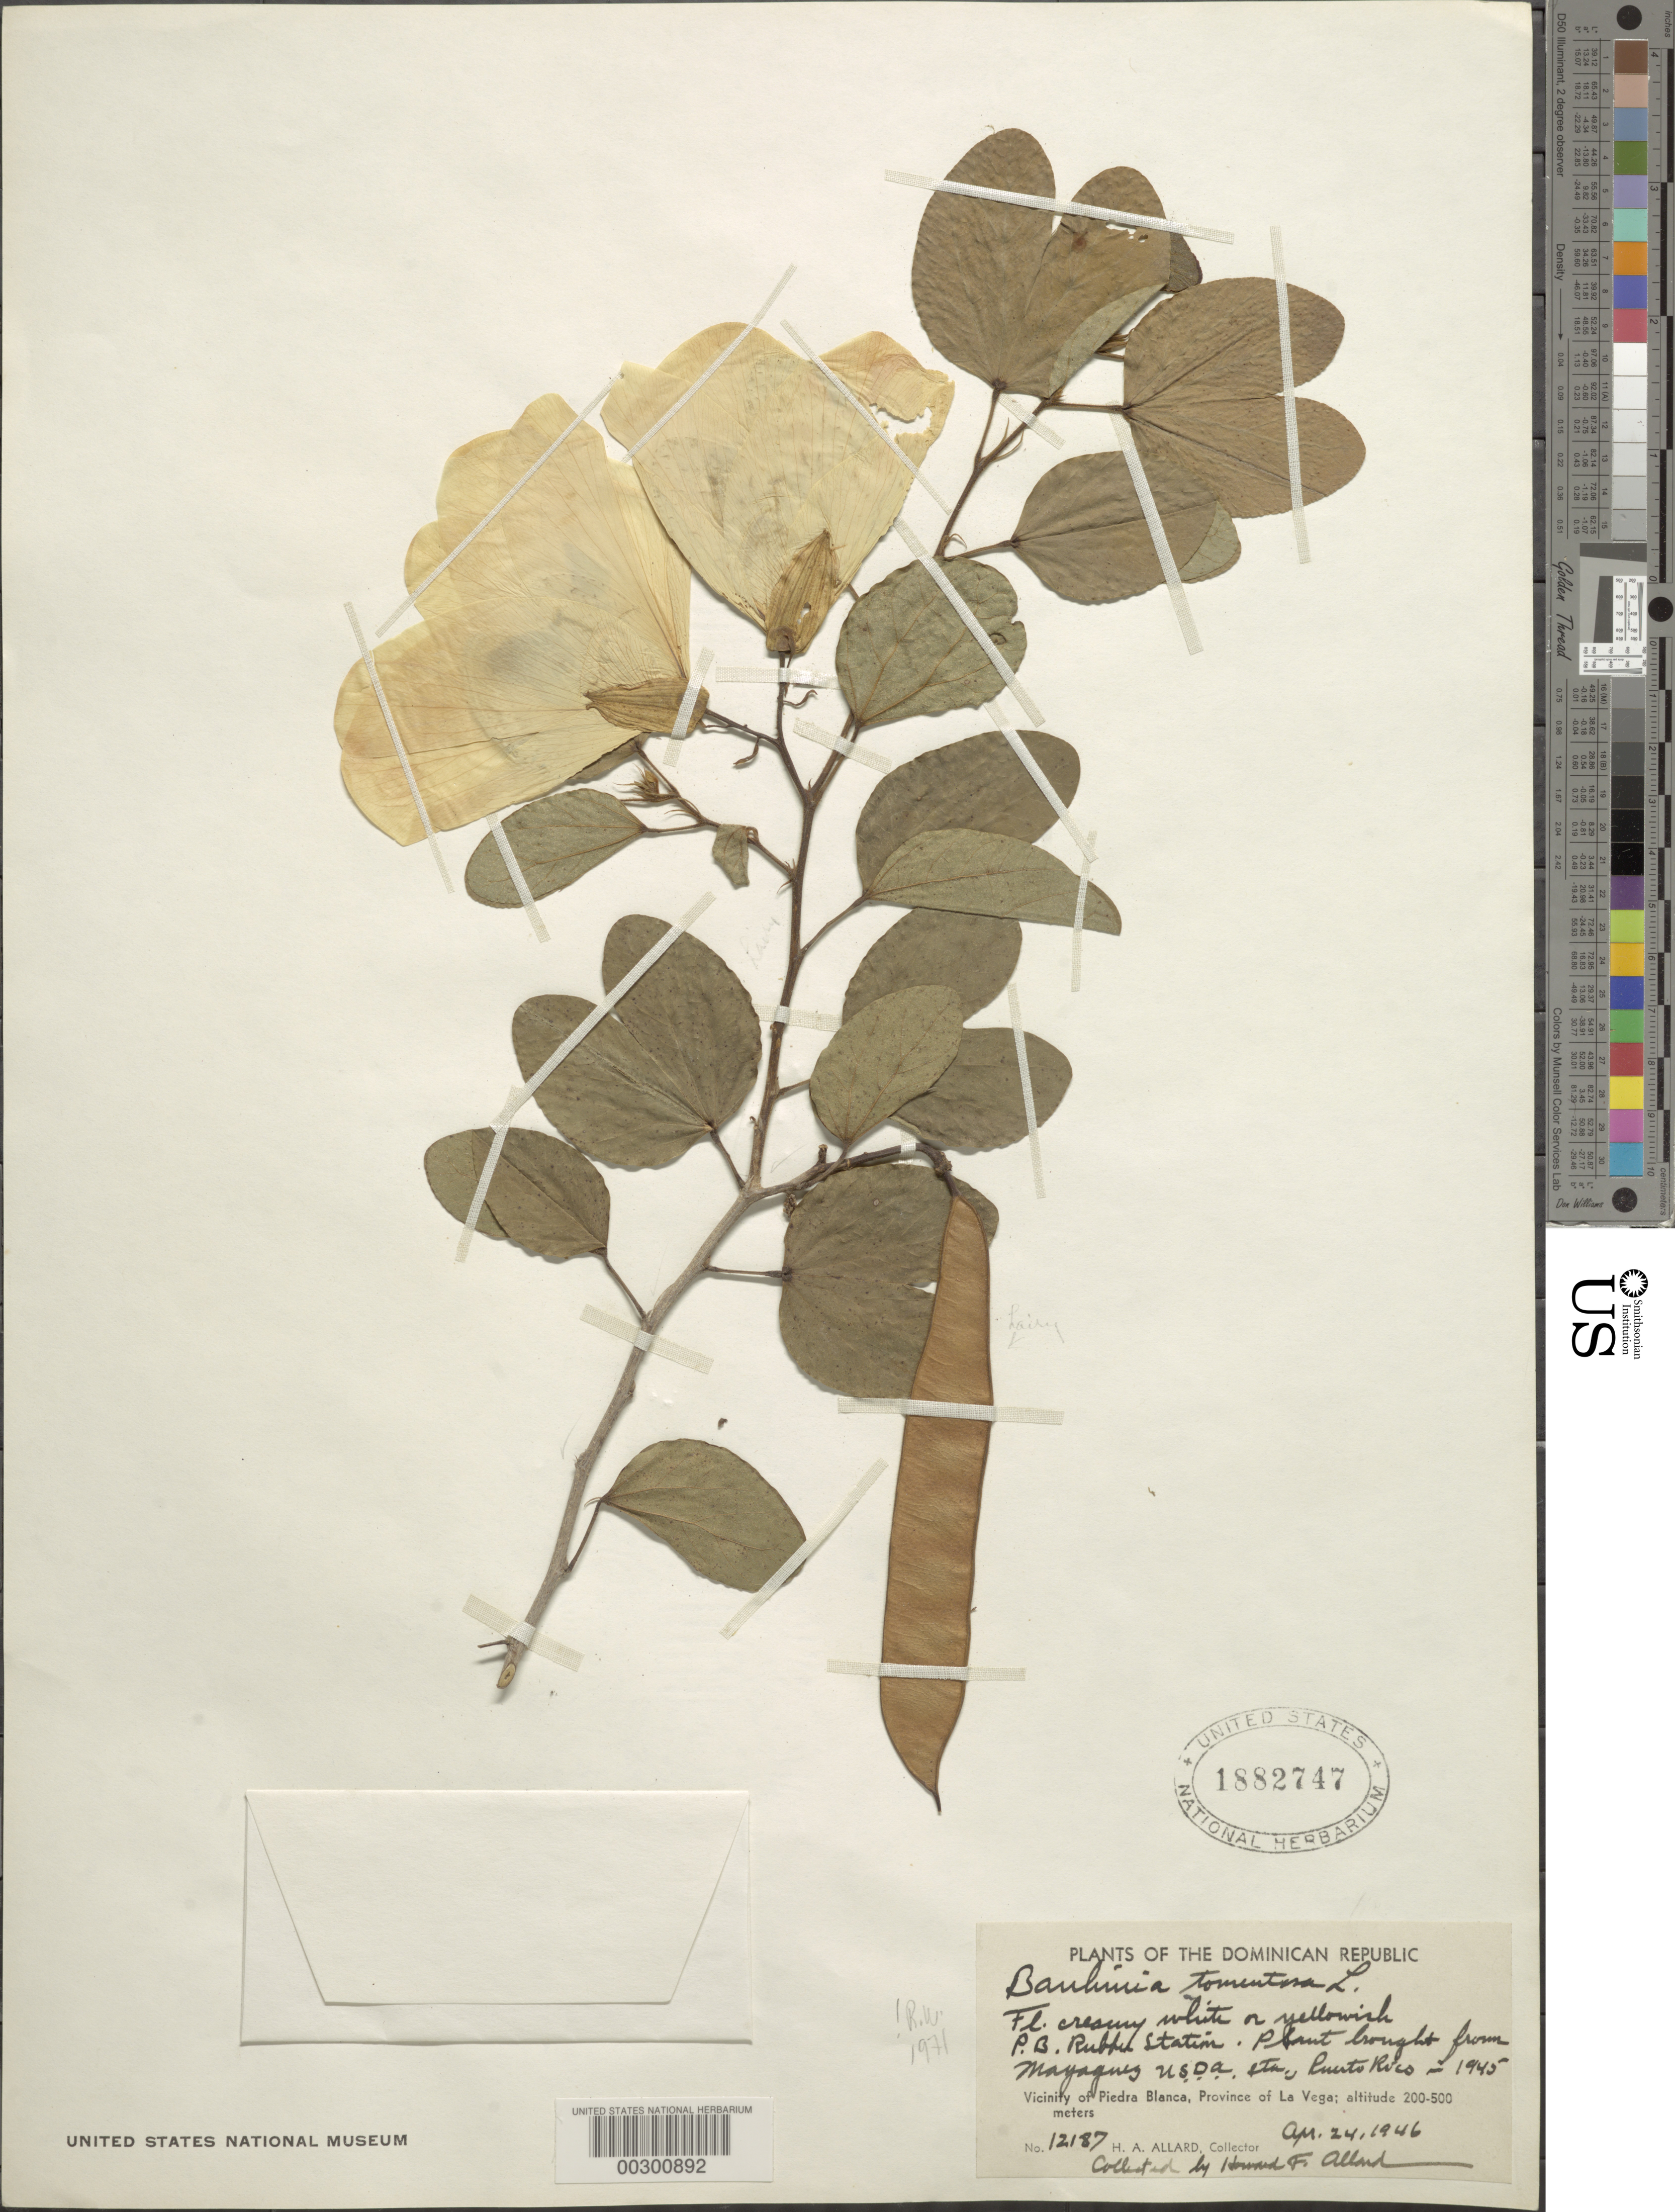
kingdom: Plantae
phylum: Tracheophyta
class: Magnoliopsida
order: Fabales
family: Fabaceae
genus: Bauhinia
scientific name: Bauhinia tomentosa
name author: L.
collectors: H. A. Allard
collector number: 12187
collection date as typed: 24 Apr 1946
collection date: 1946-04-24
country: Dominican Republic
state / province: La Vega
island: Hispaniola Island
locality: Vicinity of piedra blanca, p.b. rubber station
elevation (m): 200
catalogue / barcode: US 1882747